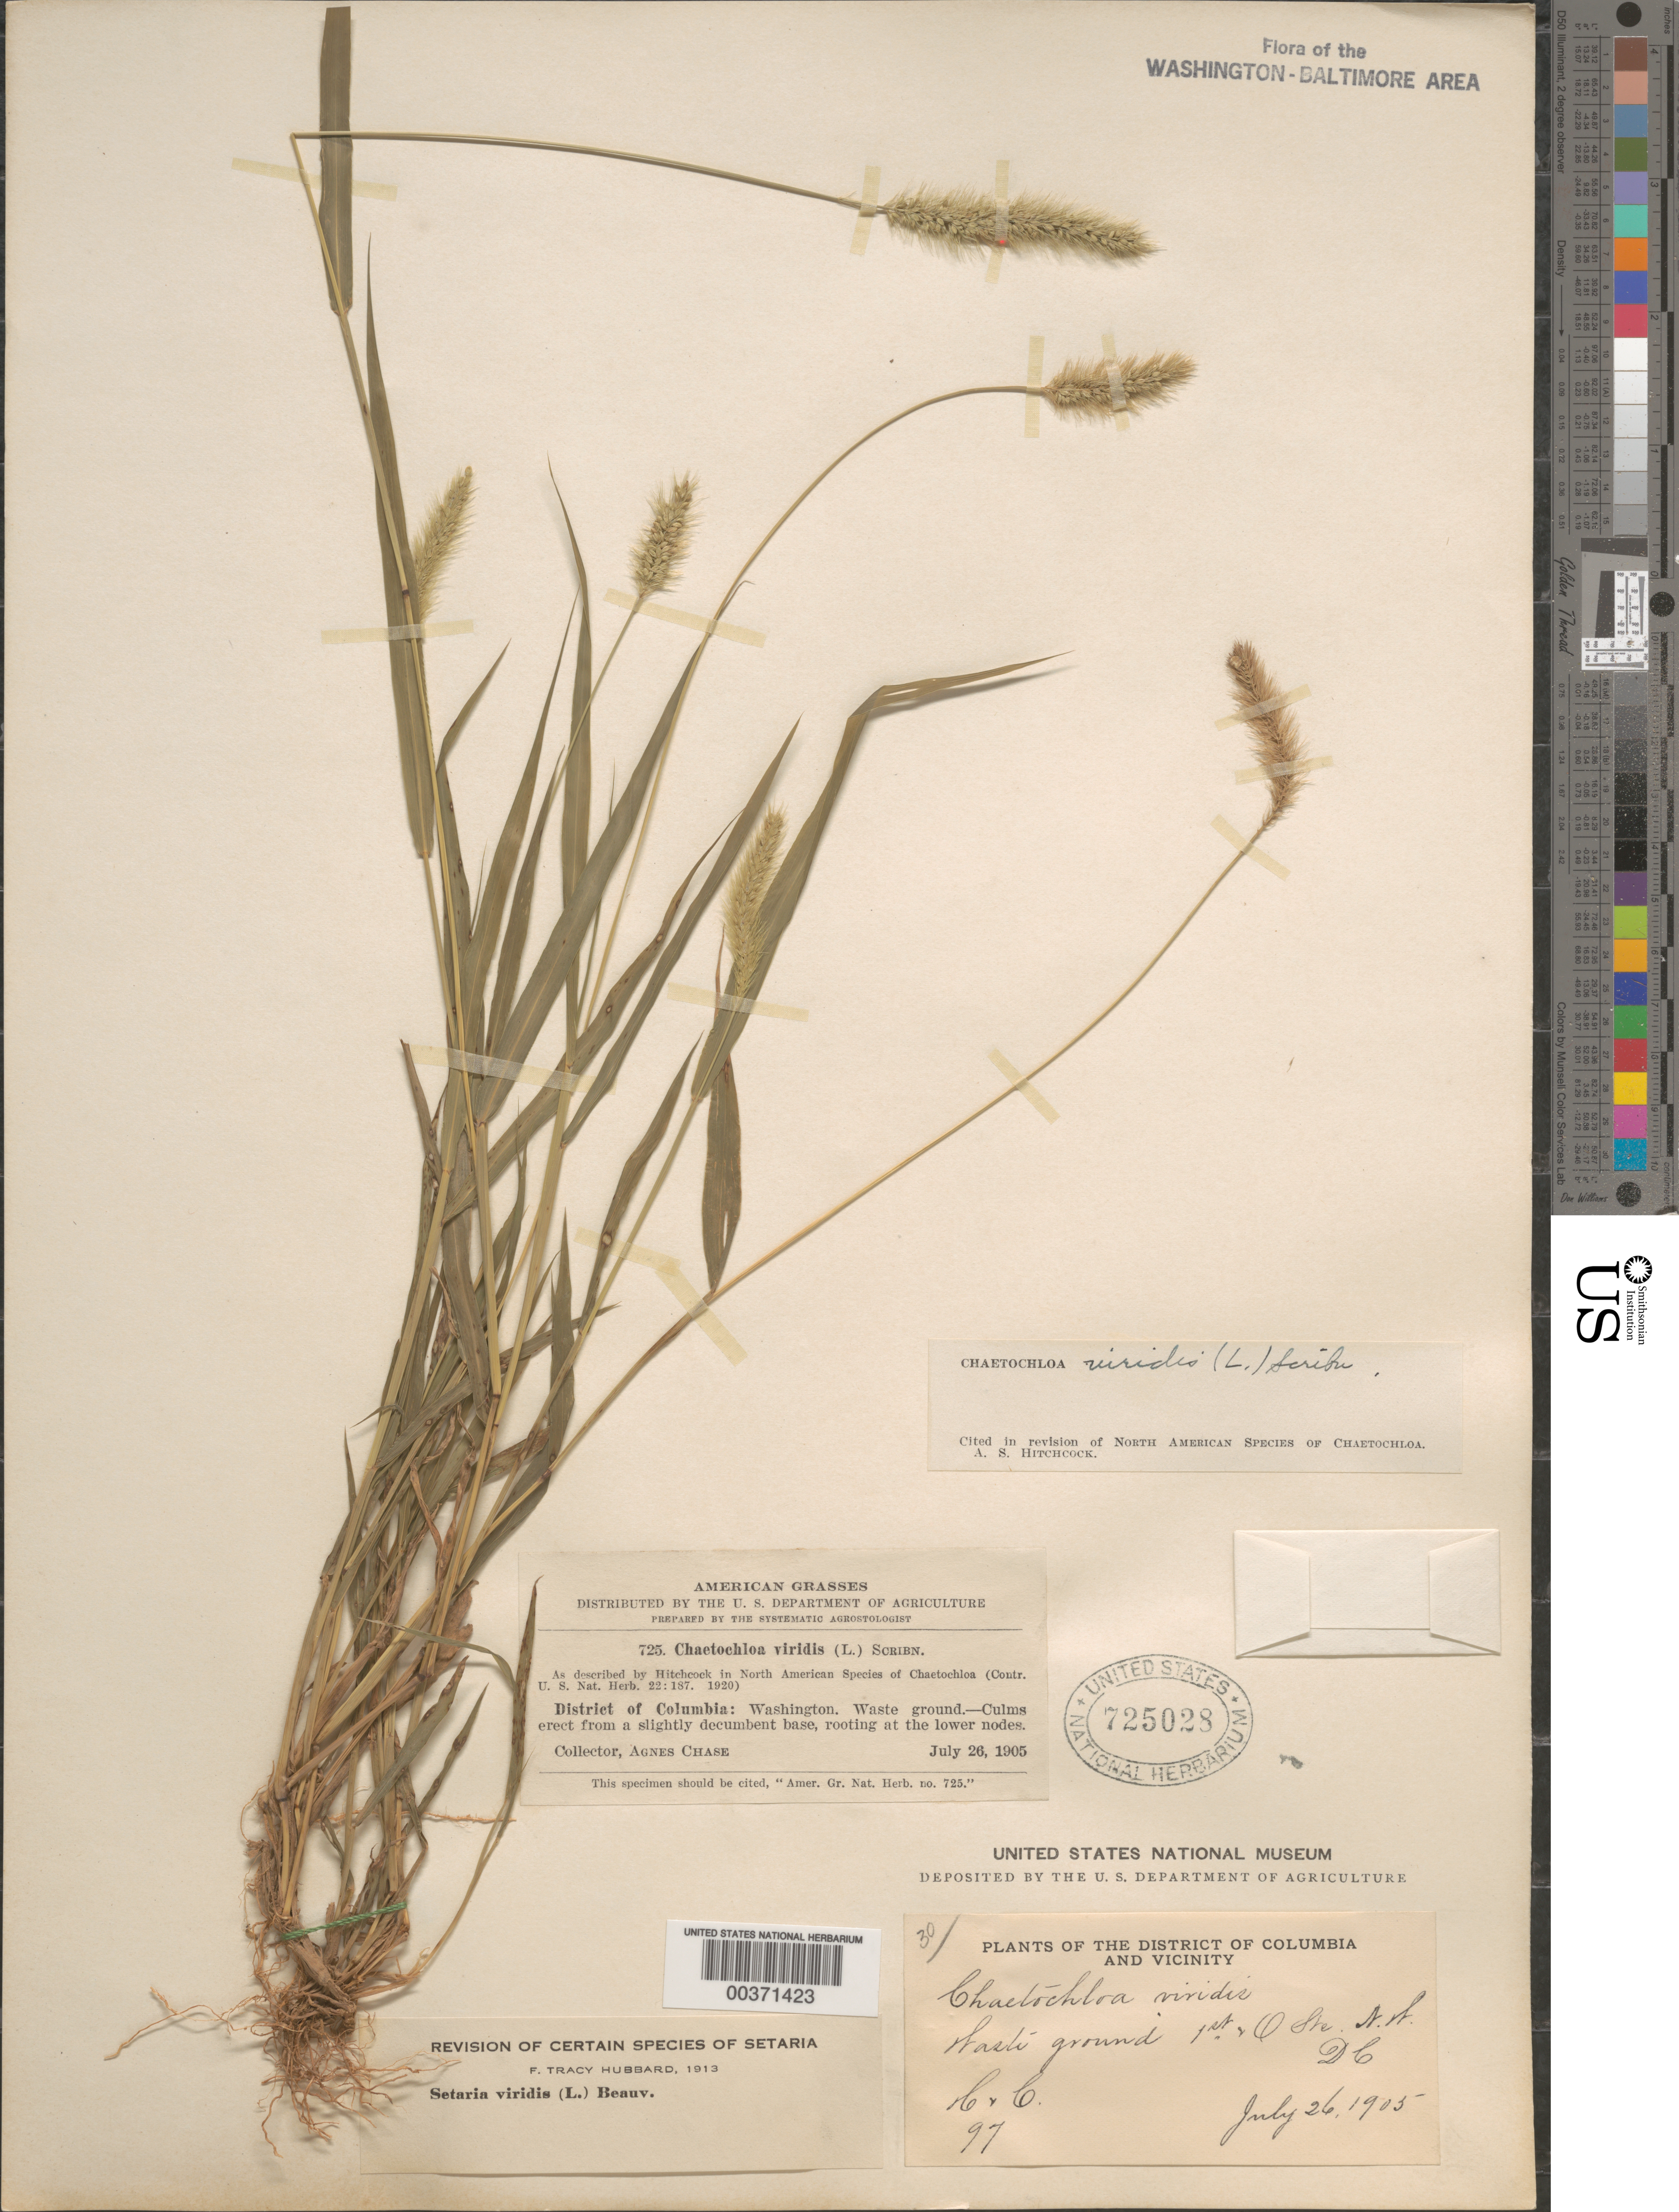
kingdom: Plantae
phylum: Tracheophyta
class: Liliopsida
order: Poales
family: Poaceae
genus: Setaria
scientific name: Setaria viridis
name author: (L.) P. Beauv.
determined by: Hubbard, F. T.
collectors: F. T. Hubbard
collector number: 97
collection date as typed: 26 Jul 1905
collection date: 1905-07-26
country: United States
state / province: District of Columbia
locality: Washington DC and vicinity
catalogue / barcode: US 725028